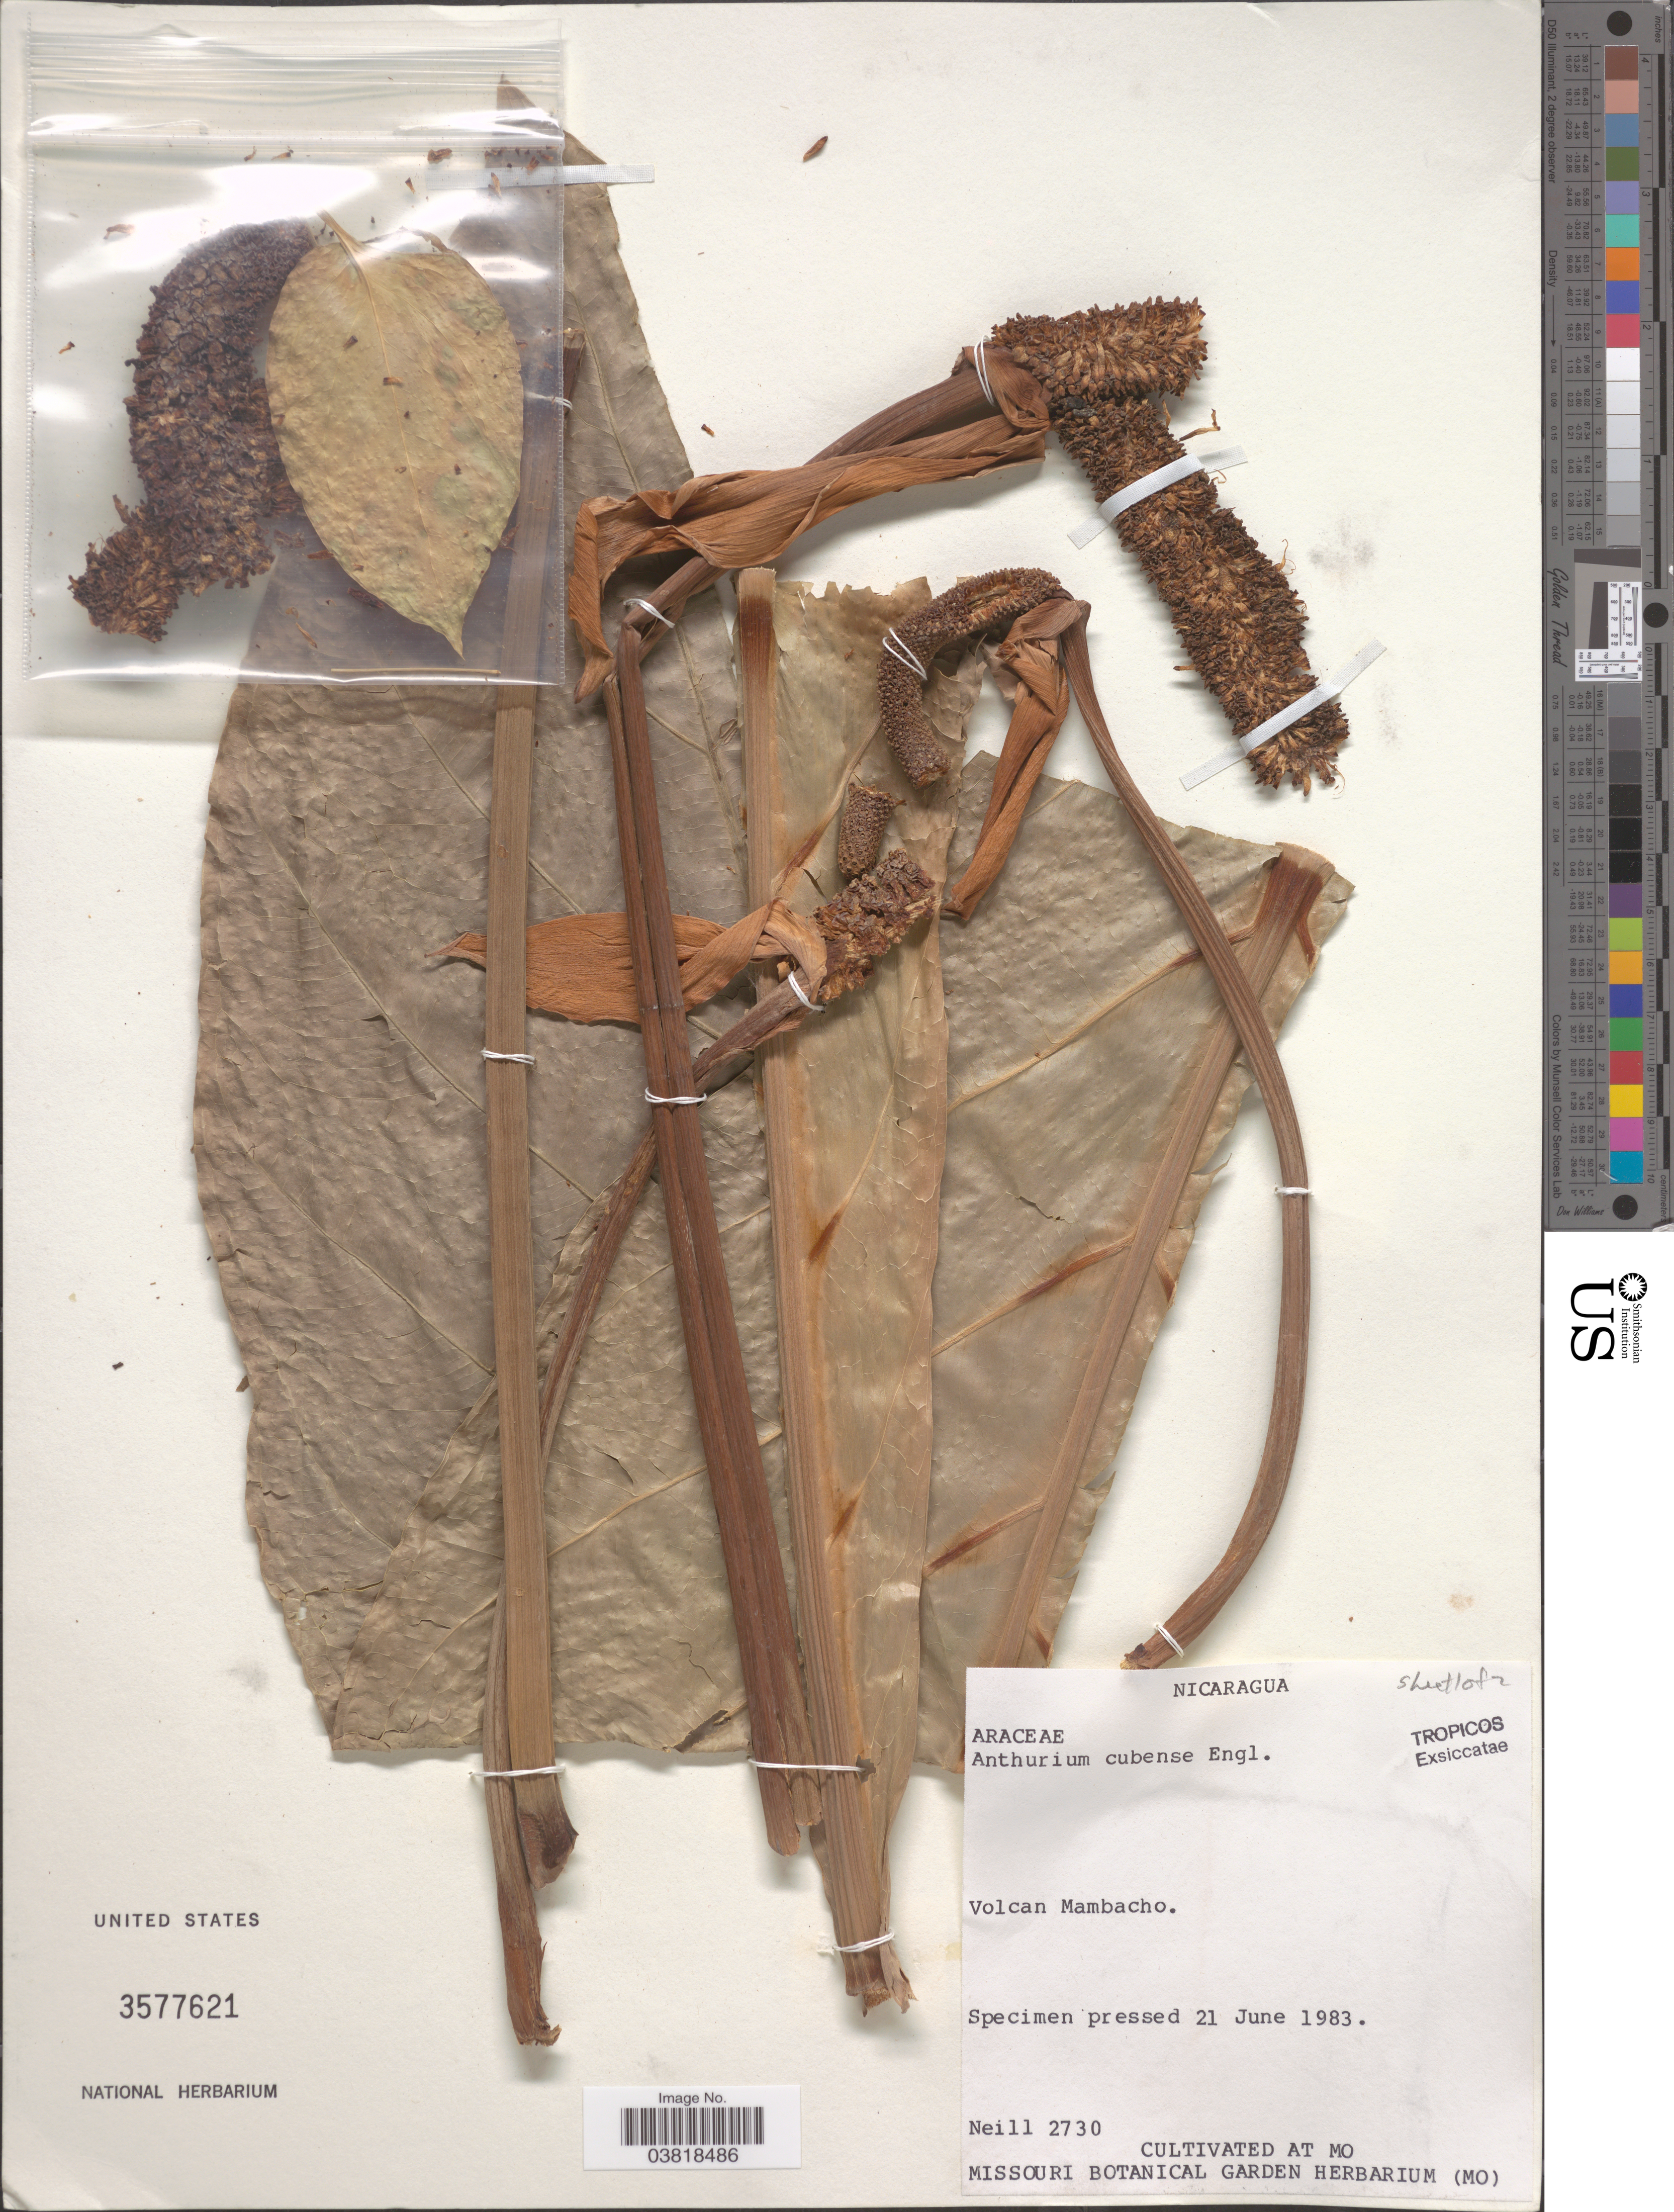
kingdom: Plantae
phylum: Tracheophyta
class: Liliopsida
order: Alismatales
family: Araceae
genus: Anthurium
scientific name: Anthurium cubense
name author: Engl.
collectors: Neill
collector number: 2730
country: Nicaragua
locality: Volcan Mambacho.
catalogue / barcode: US 3577621